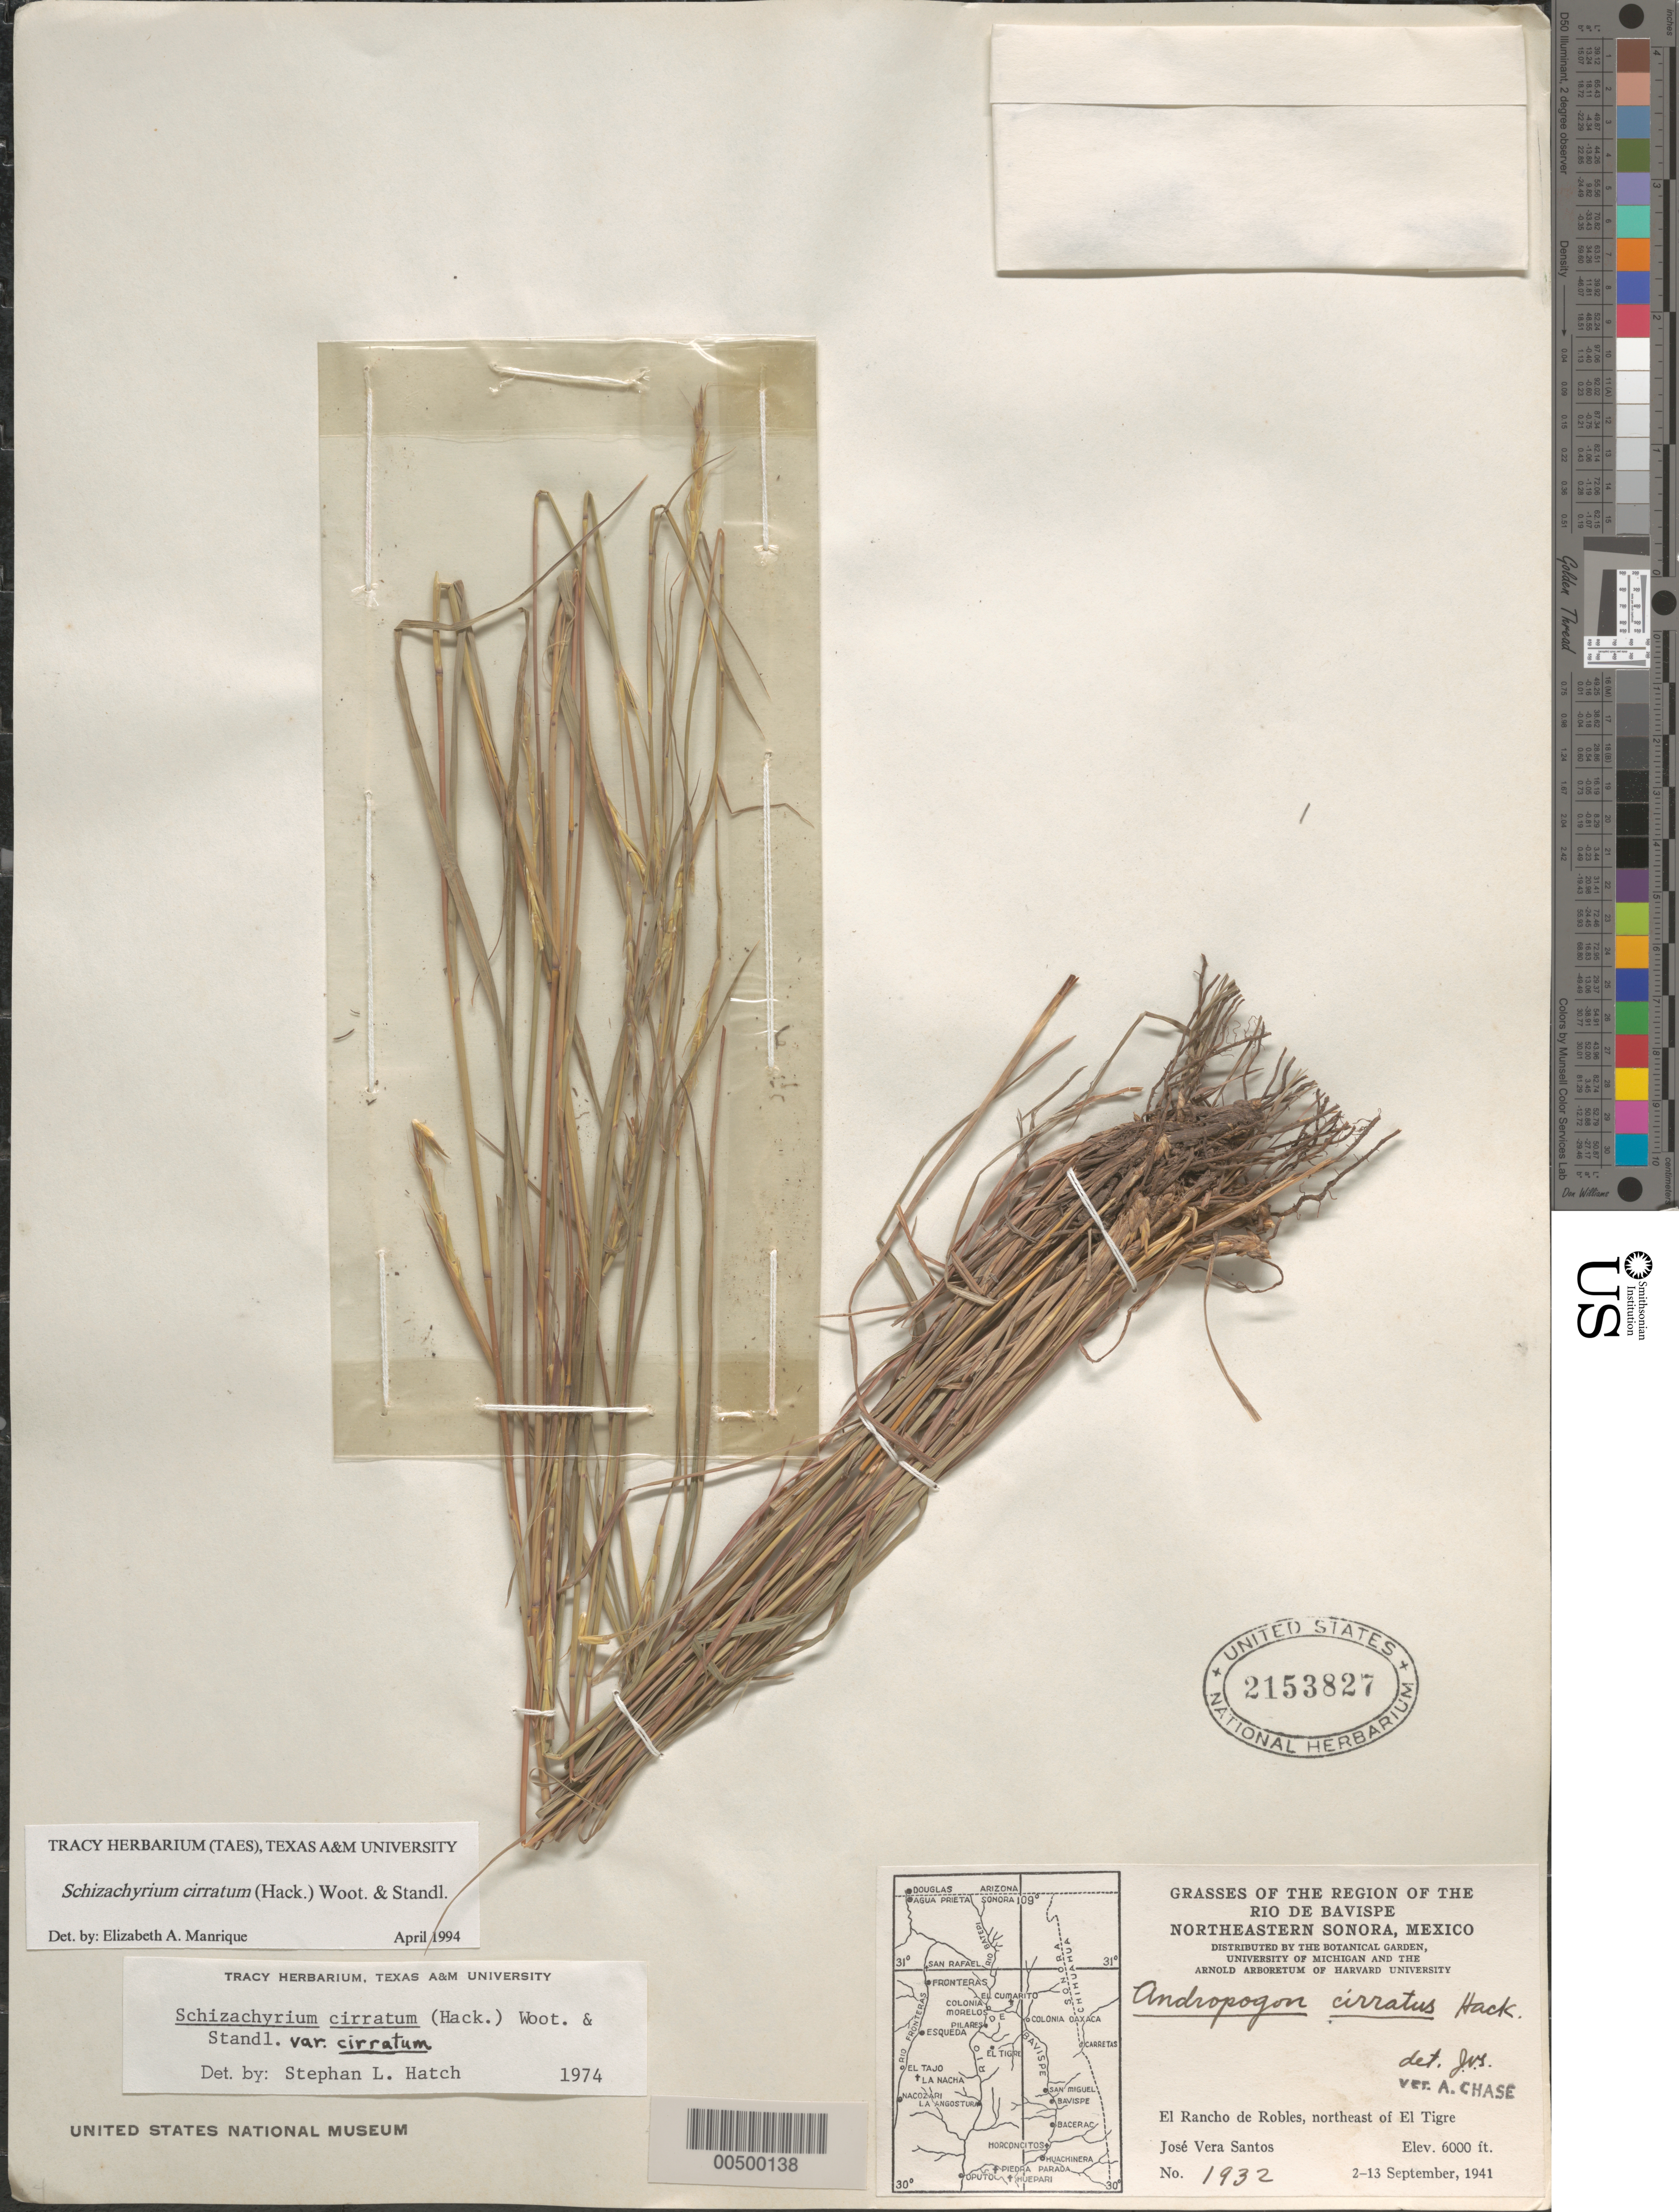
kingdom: Plantae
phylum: Tracheophyta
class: Liliopsida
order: Poales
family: Poaceae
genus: Schizachyrium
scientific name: Schizachyrium cirratum var. cirratum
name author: (Hack.) Wooton & Standl.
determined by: Manrique, E. A.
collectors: J. V. Santos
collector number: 1932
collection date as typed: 2 Sep 1941 to 13 Sep 1941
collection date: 1941-09-02/1941-09-13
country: Mexico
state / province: Sonora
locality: Region of the Rio de Bavispe, NE Sonora, El Rancho de Robles, NE of El Tigre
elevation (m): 1829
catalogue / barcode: US 2153827